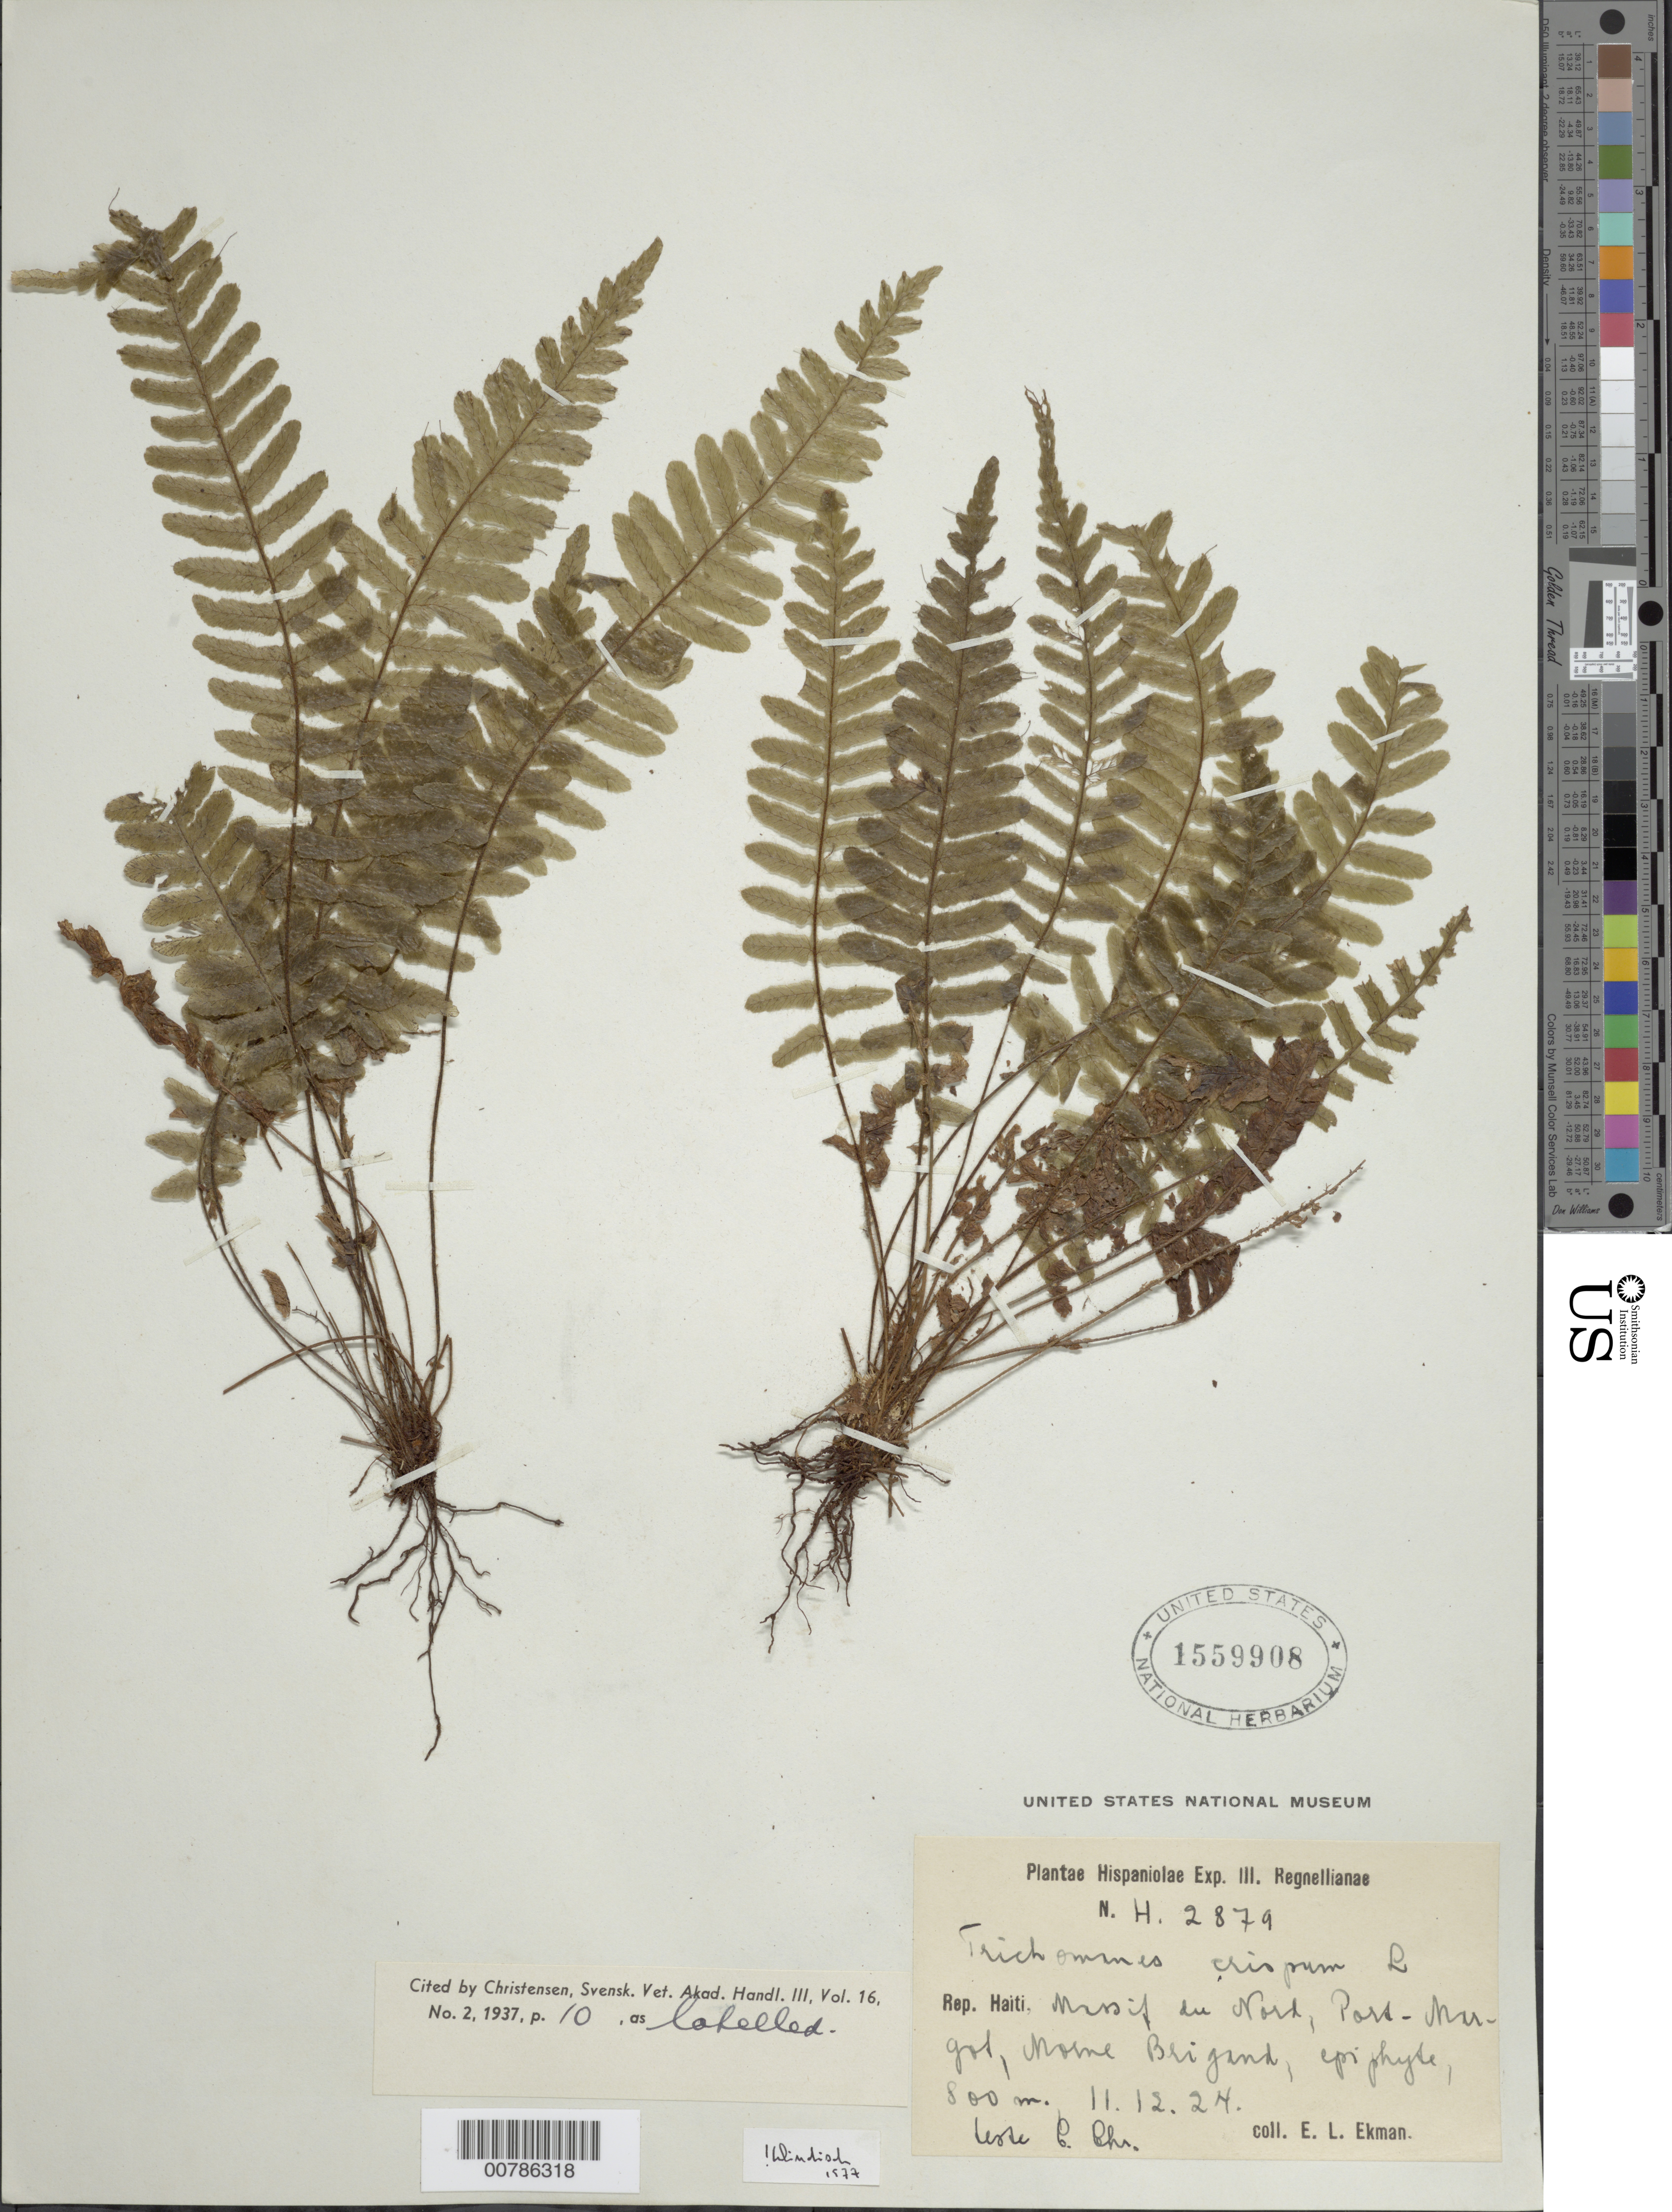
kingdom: Plantae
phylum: Tracheophyta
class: Polypodiopsida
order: Hymenophyllales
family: Hymenophyllaceae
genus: Trichomanes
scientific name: Trichomanes crispum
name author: L.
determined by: Windisch, Paulo Guenter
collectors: E. L. Ekman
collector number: H 2879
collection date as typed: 11 Dec 1924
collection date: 1924-12-11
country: Haiti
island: Hispaniola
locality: Massid du Nord, Port-Margot, Morne Brigand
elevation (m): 800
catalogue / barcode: US 1559908